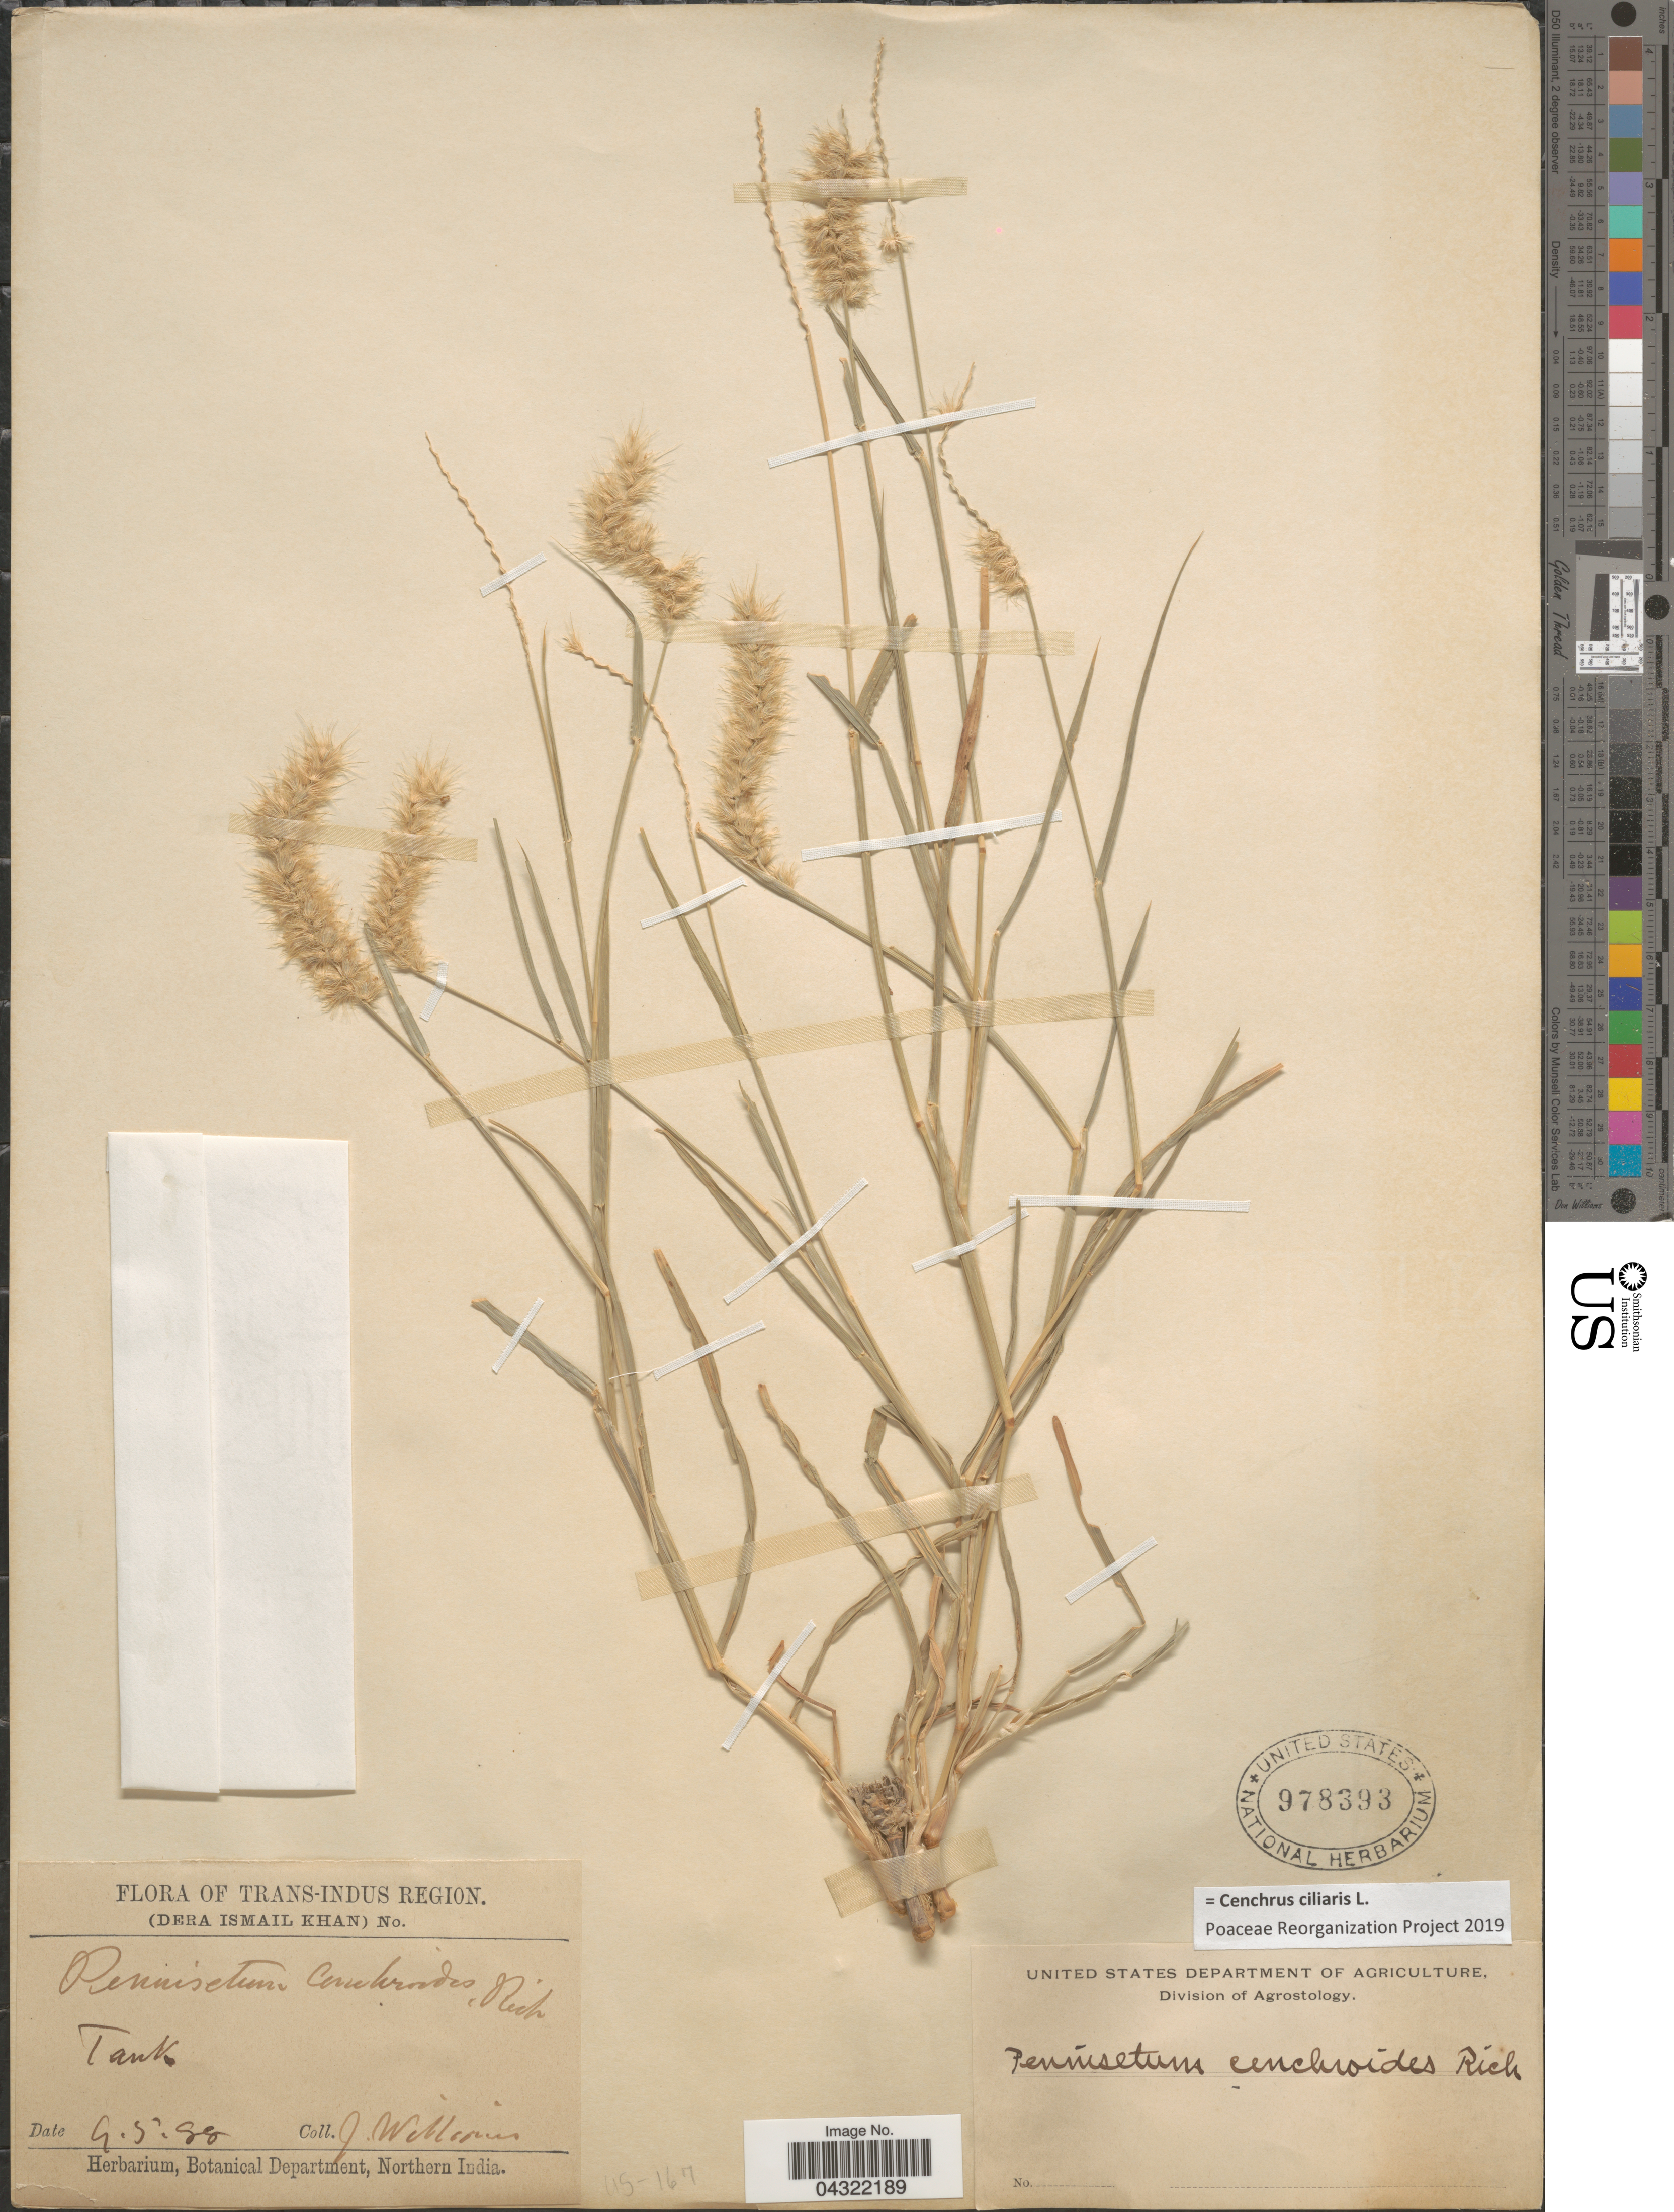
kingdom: Plantae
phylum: Tracheophyta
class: Liliopsida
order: Poales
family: Poaceae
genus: Cenchrus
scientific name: Cenchrus ciliaris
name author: L.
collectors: J. Williams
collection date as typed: Transcribed d/m/y: 9/5/88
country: India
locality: Trans-Indus Region. (Dera Ismail Khan). Tank.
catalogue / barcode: US 978393